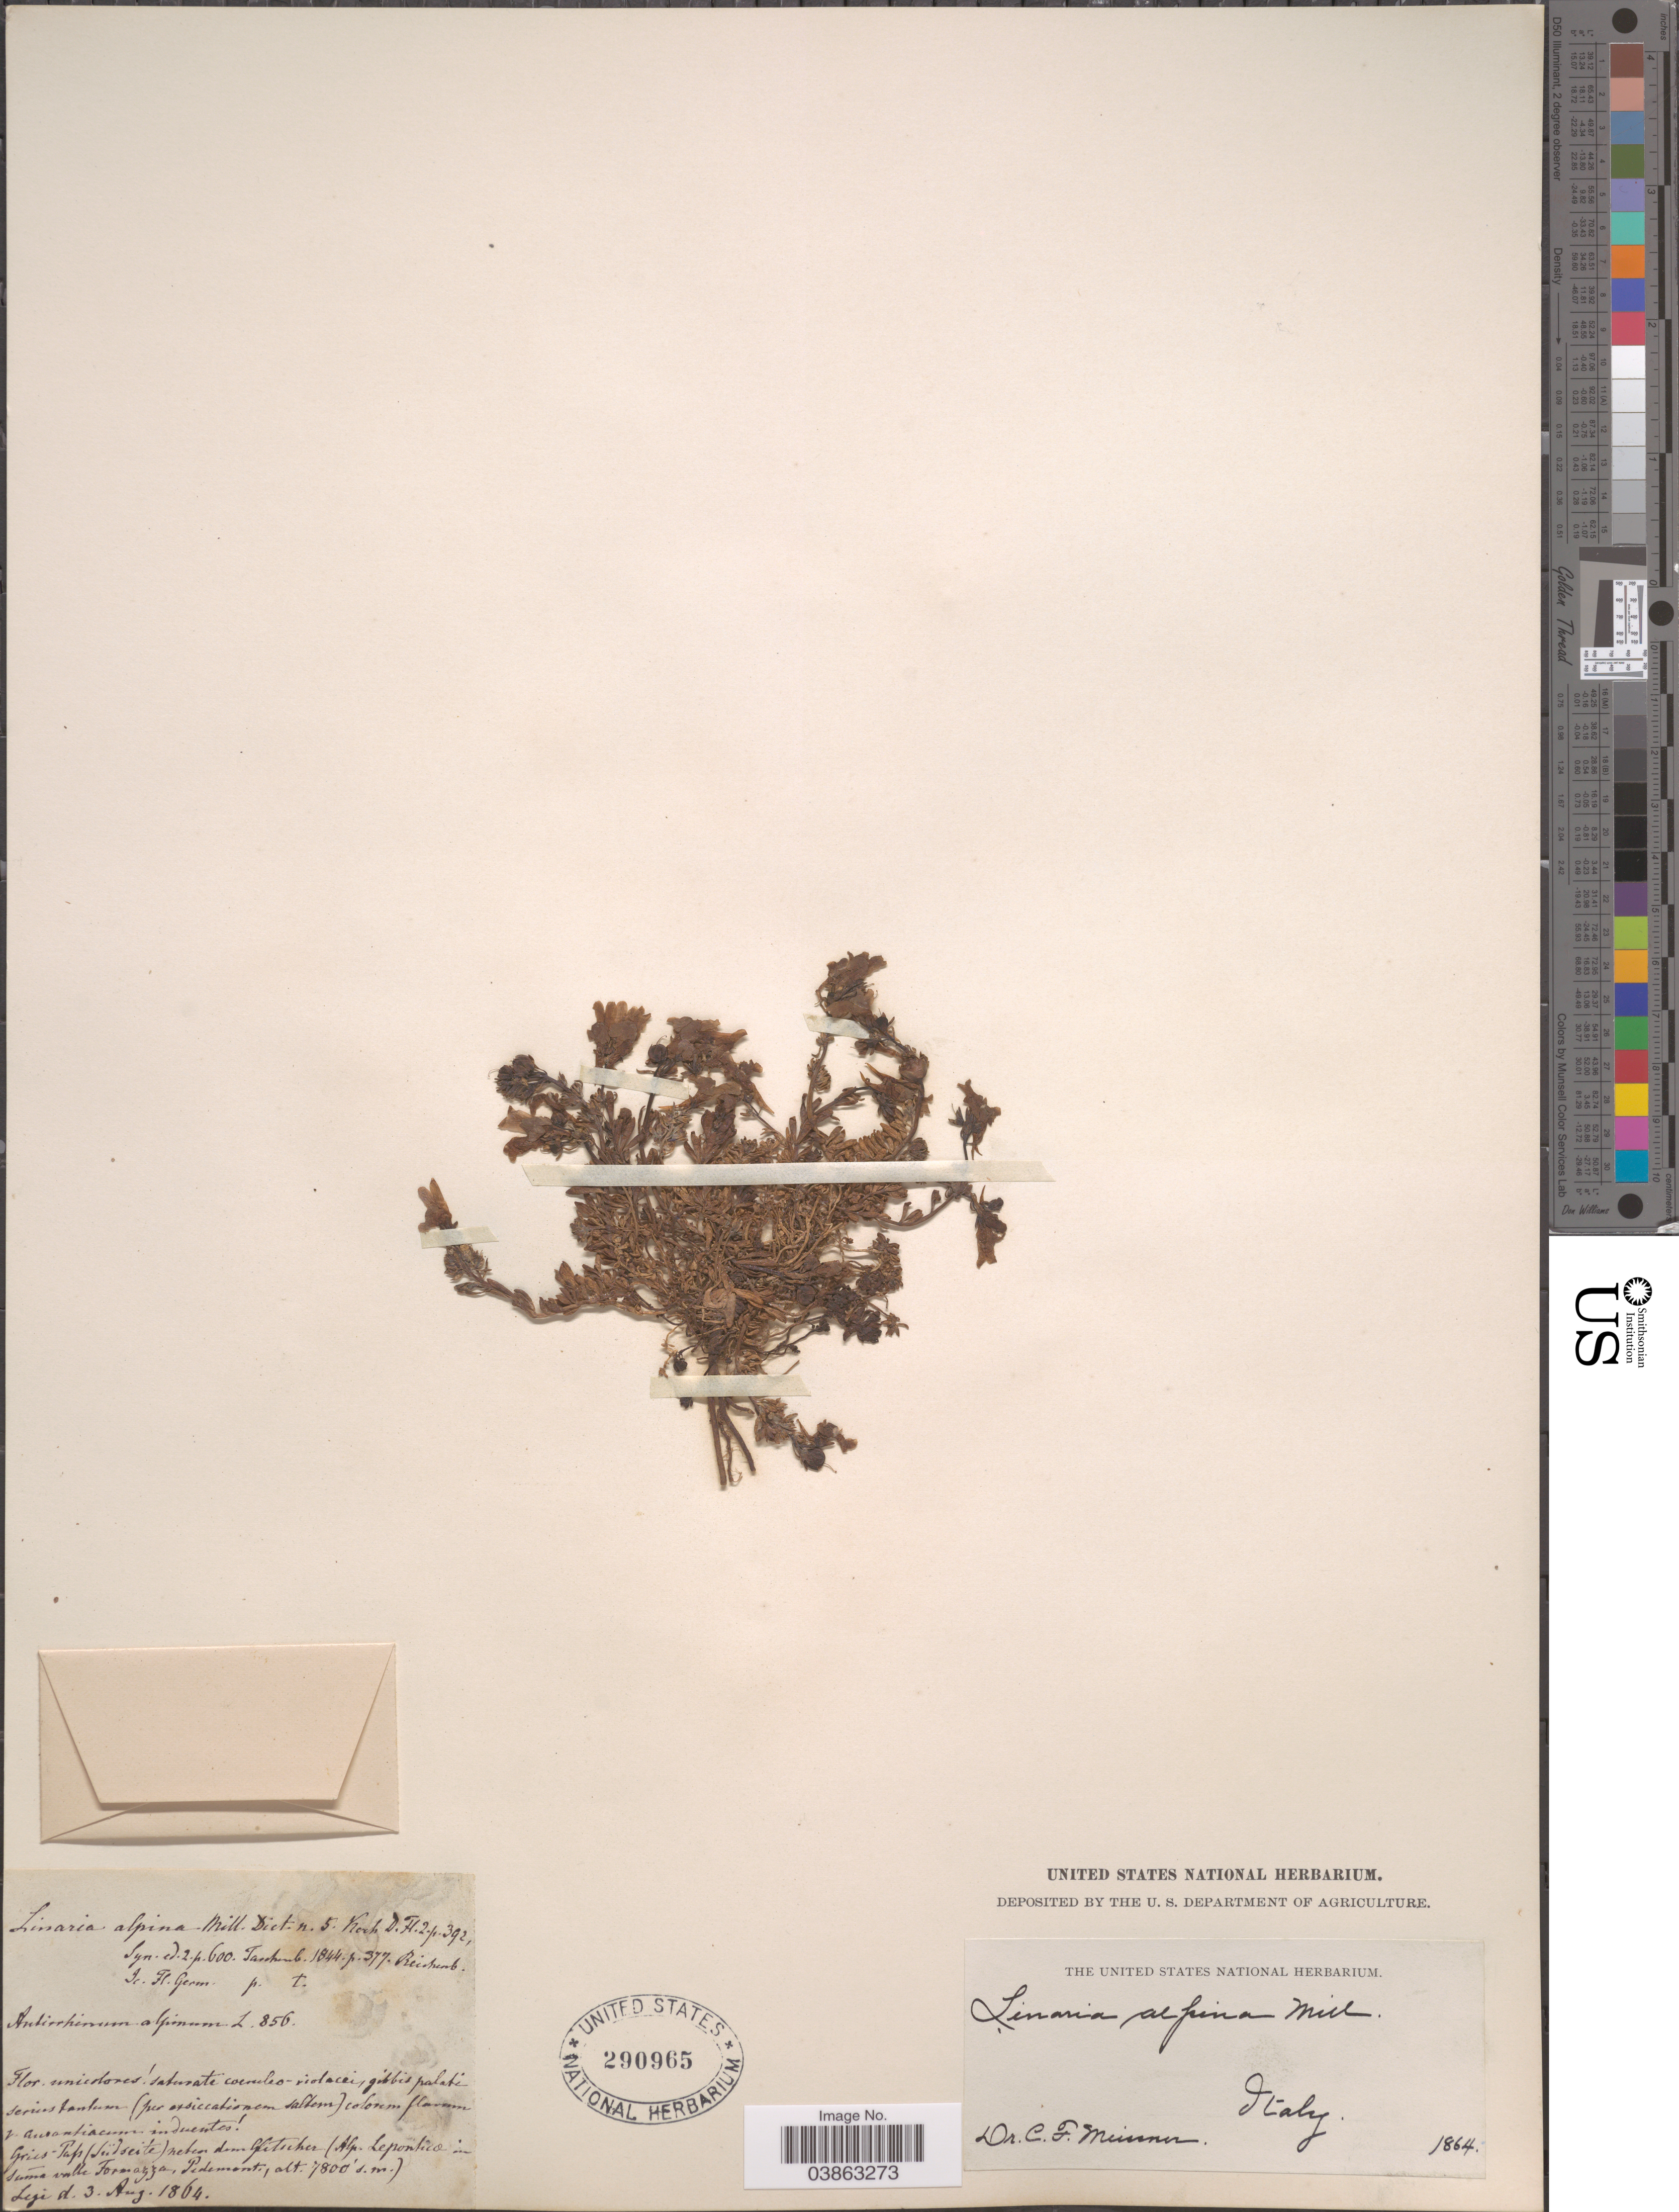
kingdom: Plantae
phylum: Tracheophyta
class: Magnoliopsida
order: Lamiales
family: Plantaginaceae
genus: Linaria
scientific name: Linaria alpina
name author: (L.) Mill.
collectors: C. Munner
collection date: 1864-08-03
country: Italy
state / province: Piedmont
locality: Gries-Pap (Südseite) neten dom Glitcher (Alp. Lepontico in suma valle Formazza, Pedemont.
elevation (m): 2377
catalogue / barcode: US 290965